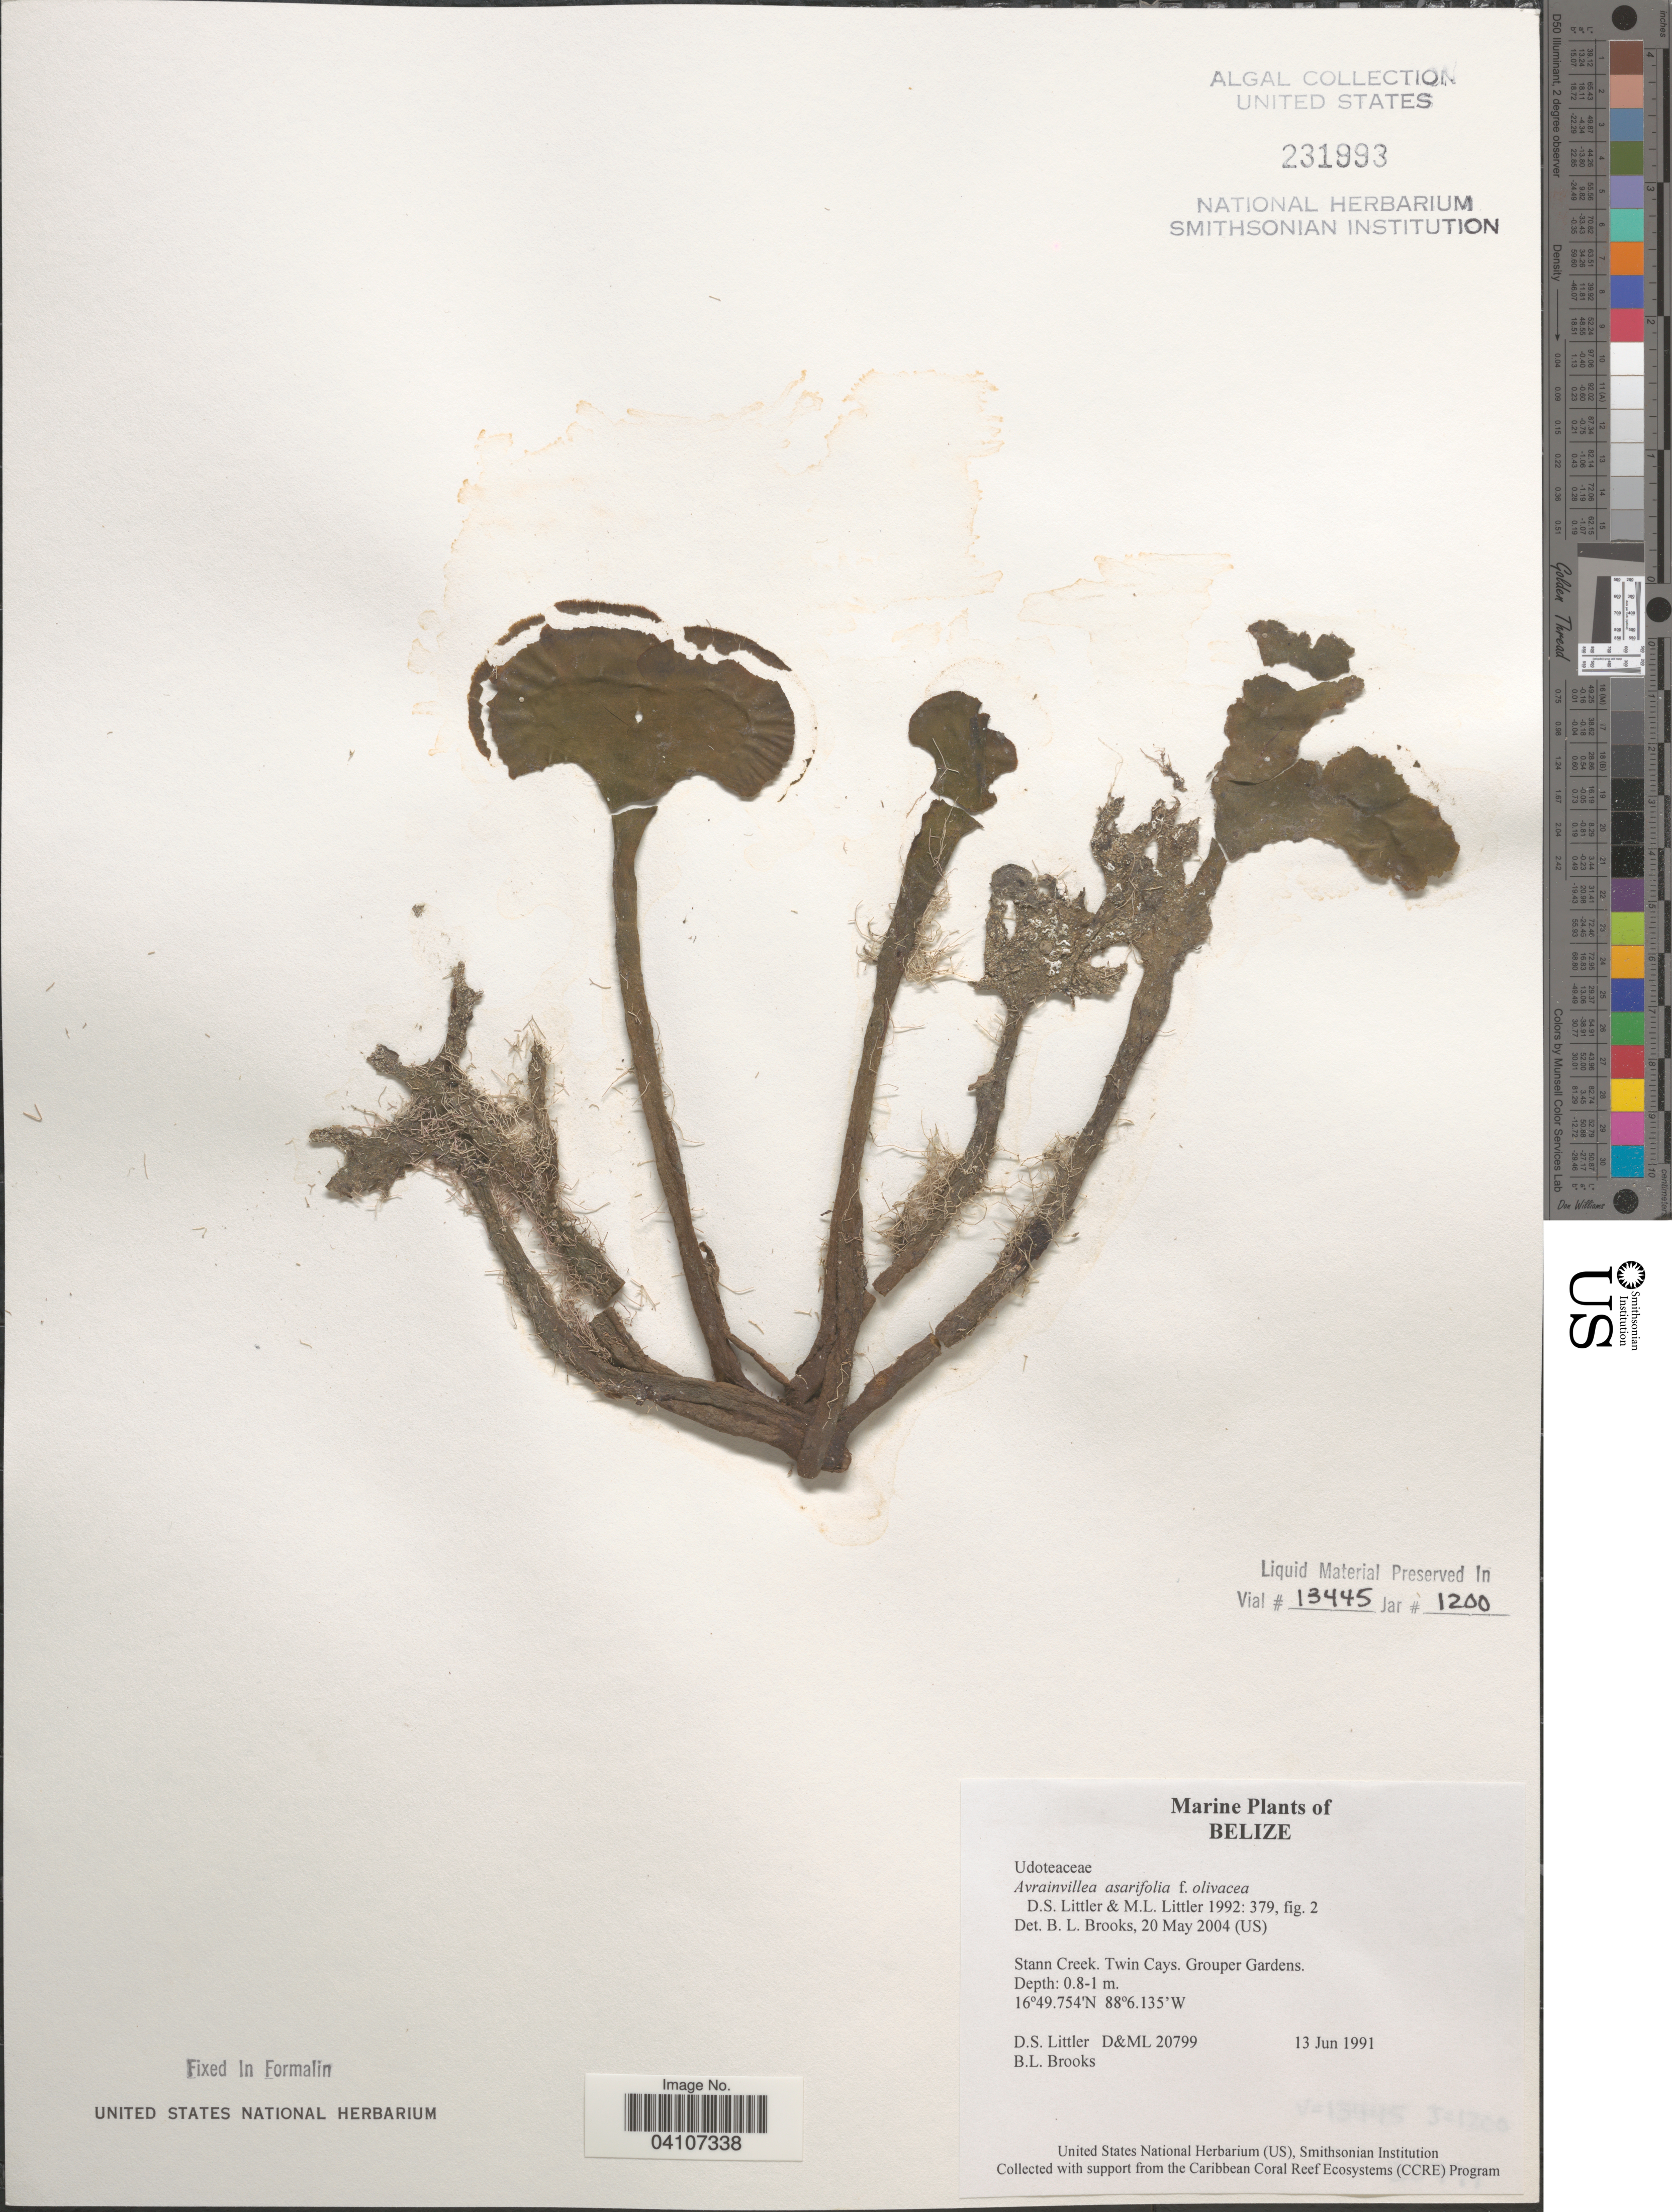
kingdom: Plantae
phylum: Chlorophyta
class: Ulvophyceae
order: Bryopsidales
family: Dichotomosiphonaceae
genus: Avrainvillea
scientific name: Avrainvillea asarifolia f. olivacea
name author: D.S. Littler & Littler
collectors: D. S. Littler & B. Brooks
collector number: D&ML 20799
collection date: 1991-06-13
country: Belize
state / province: Stann Creek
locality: Twin Cays. Grouper Gardens.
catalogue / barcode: US 231893